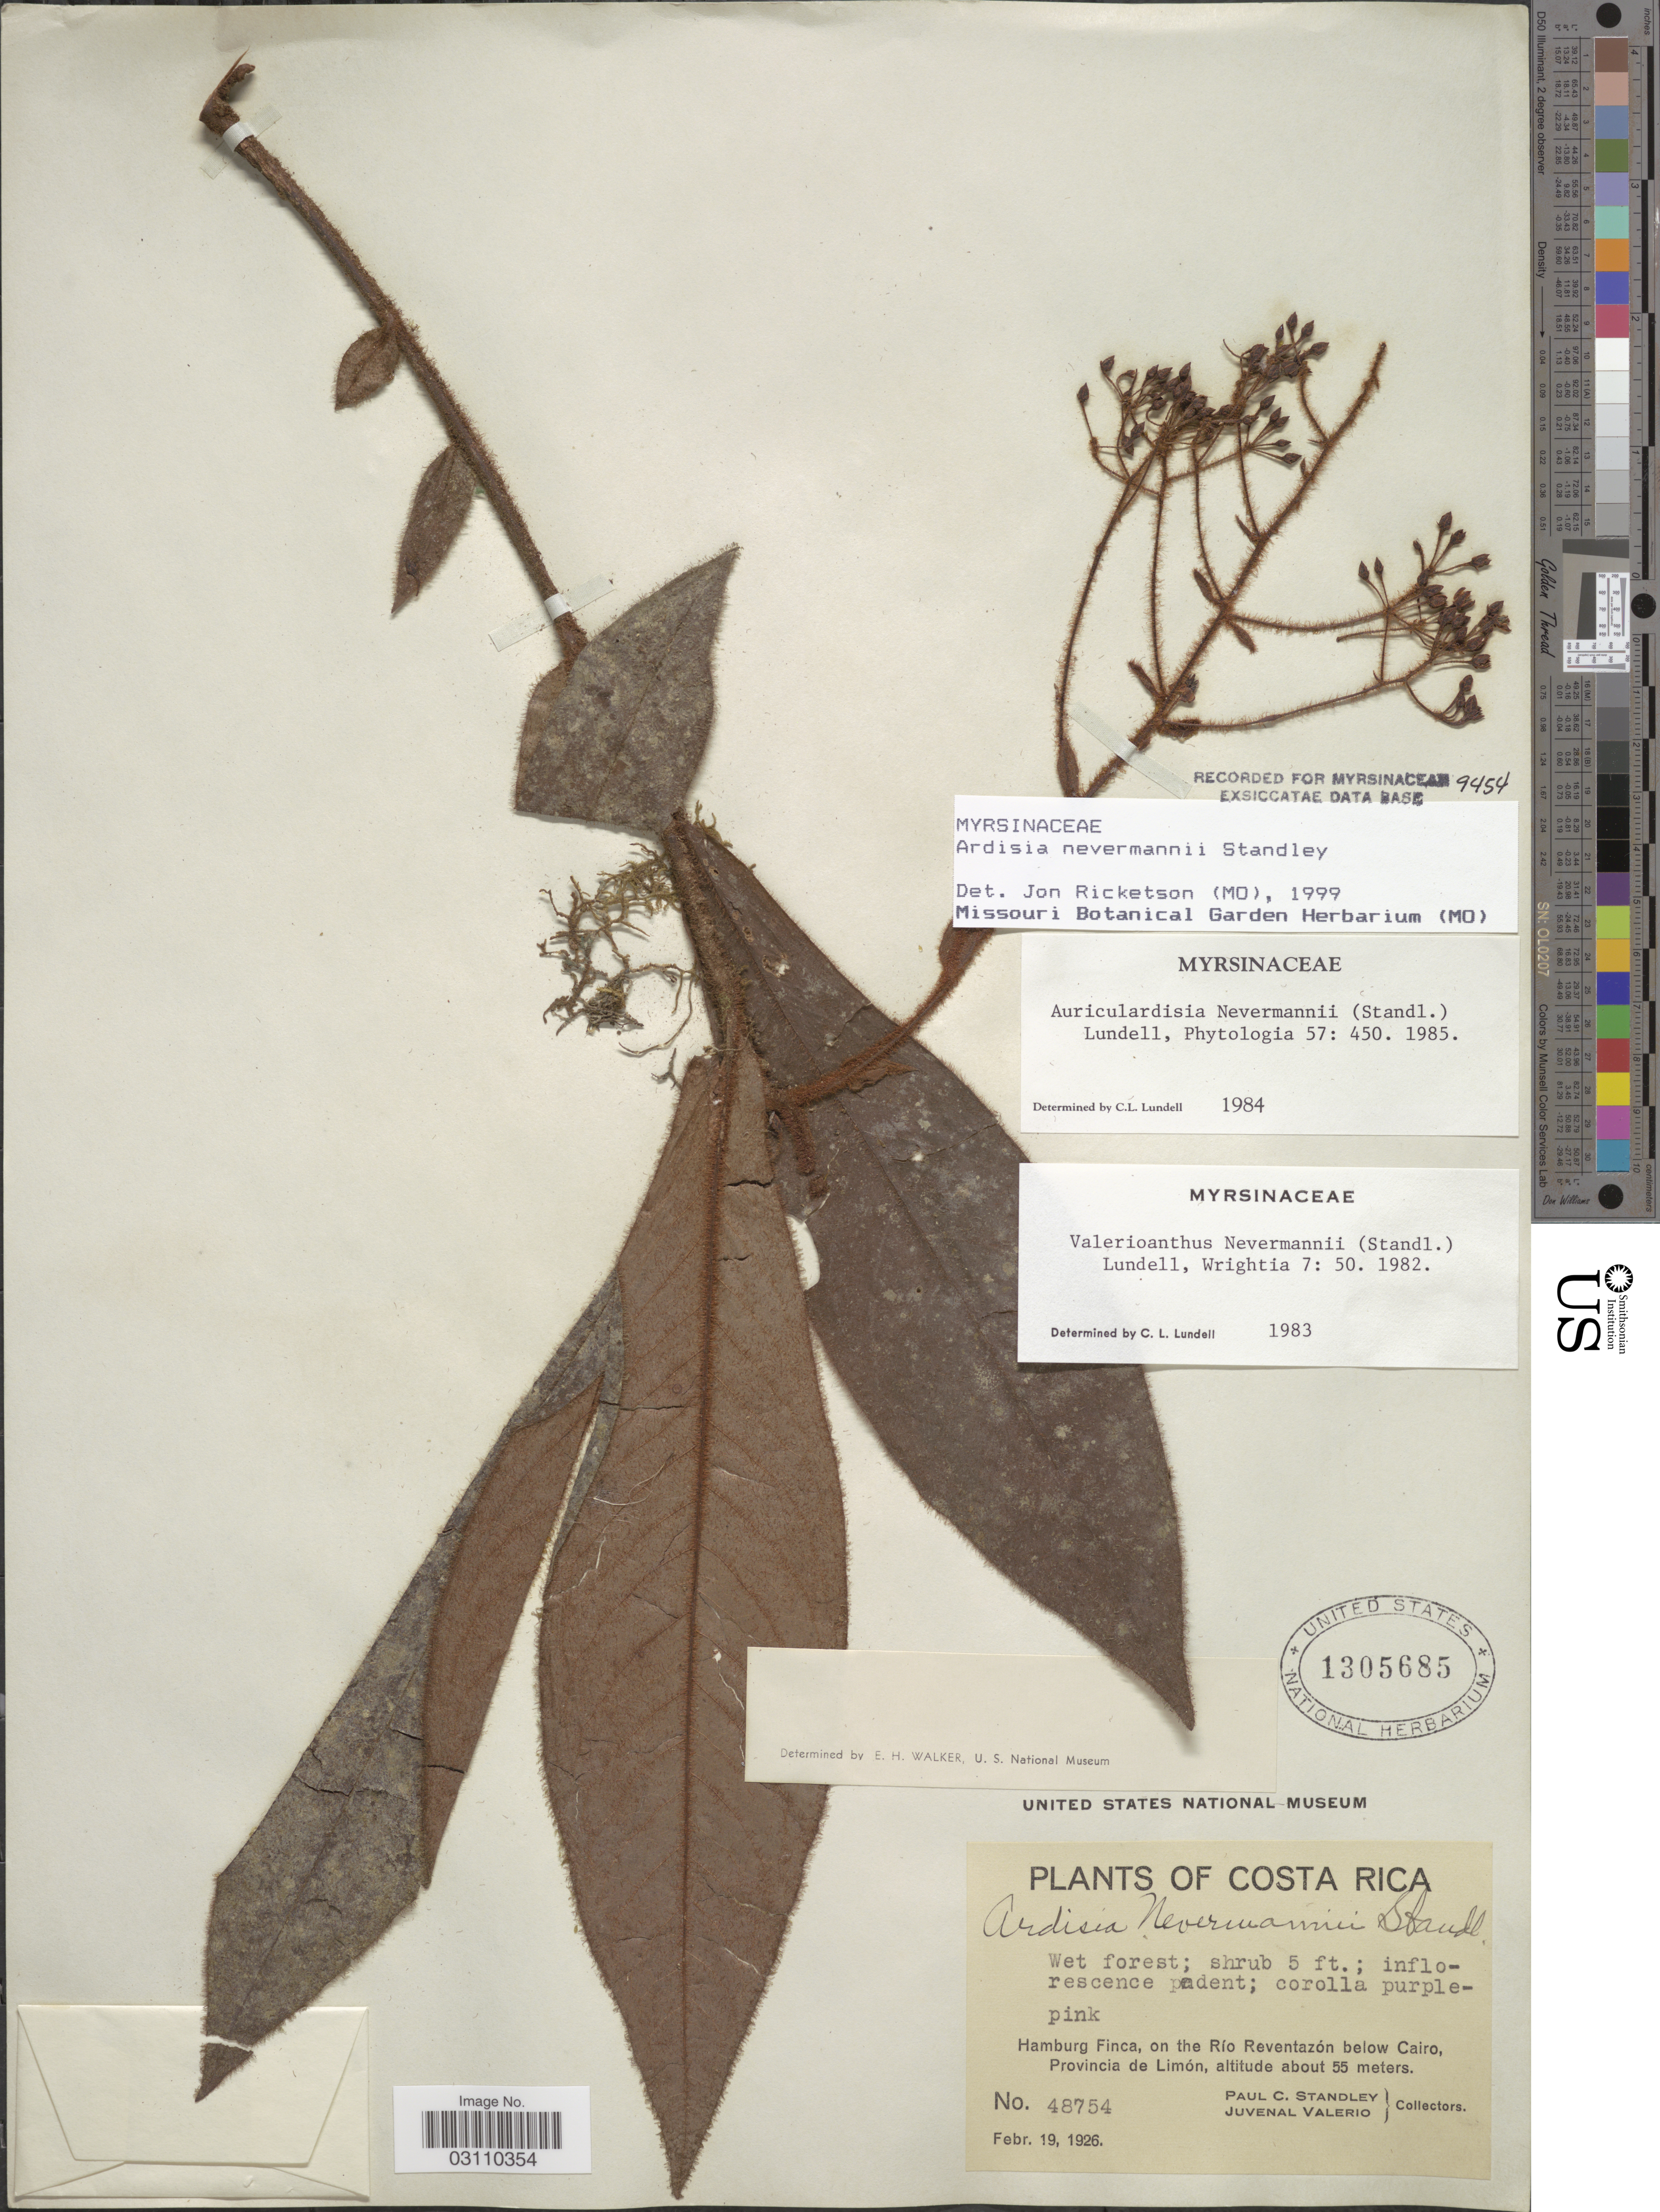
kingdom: Plantae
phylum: Tracheophyta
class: Magnoliopsida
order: Ericales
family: Primulaceae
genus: Ardisia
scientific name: Ardisia nevermannii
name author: Standl.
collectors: P. C. Standley & J. Valerio R.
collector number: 48754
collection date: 1926-02-19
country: Costa Rica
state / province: Limón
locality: Hamburg Finca, on the Río Reventazón below Cairo.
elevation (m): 55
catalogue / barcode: US 1305685